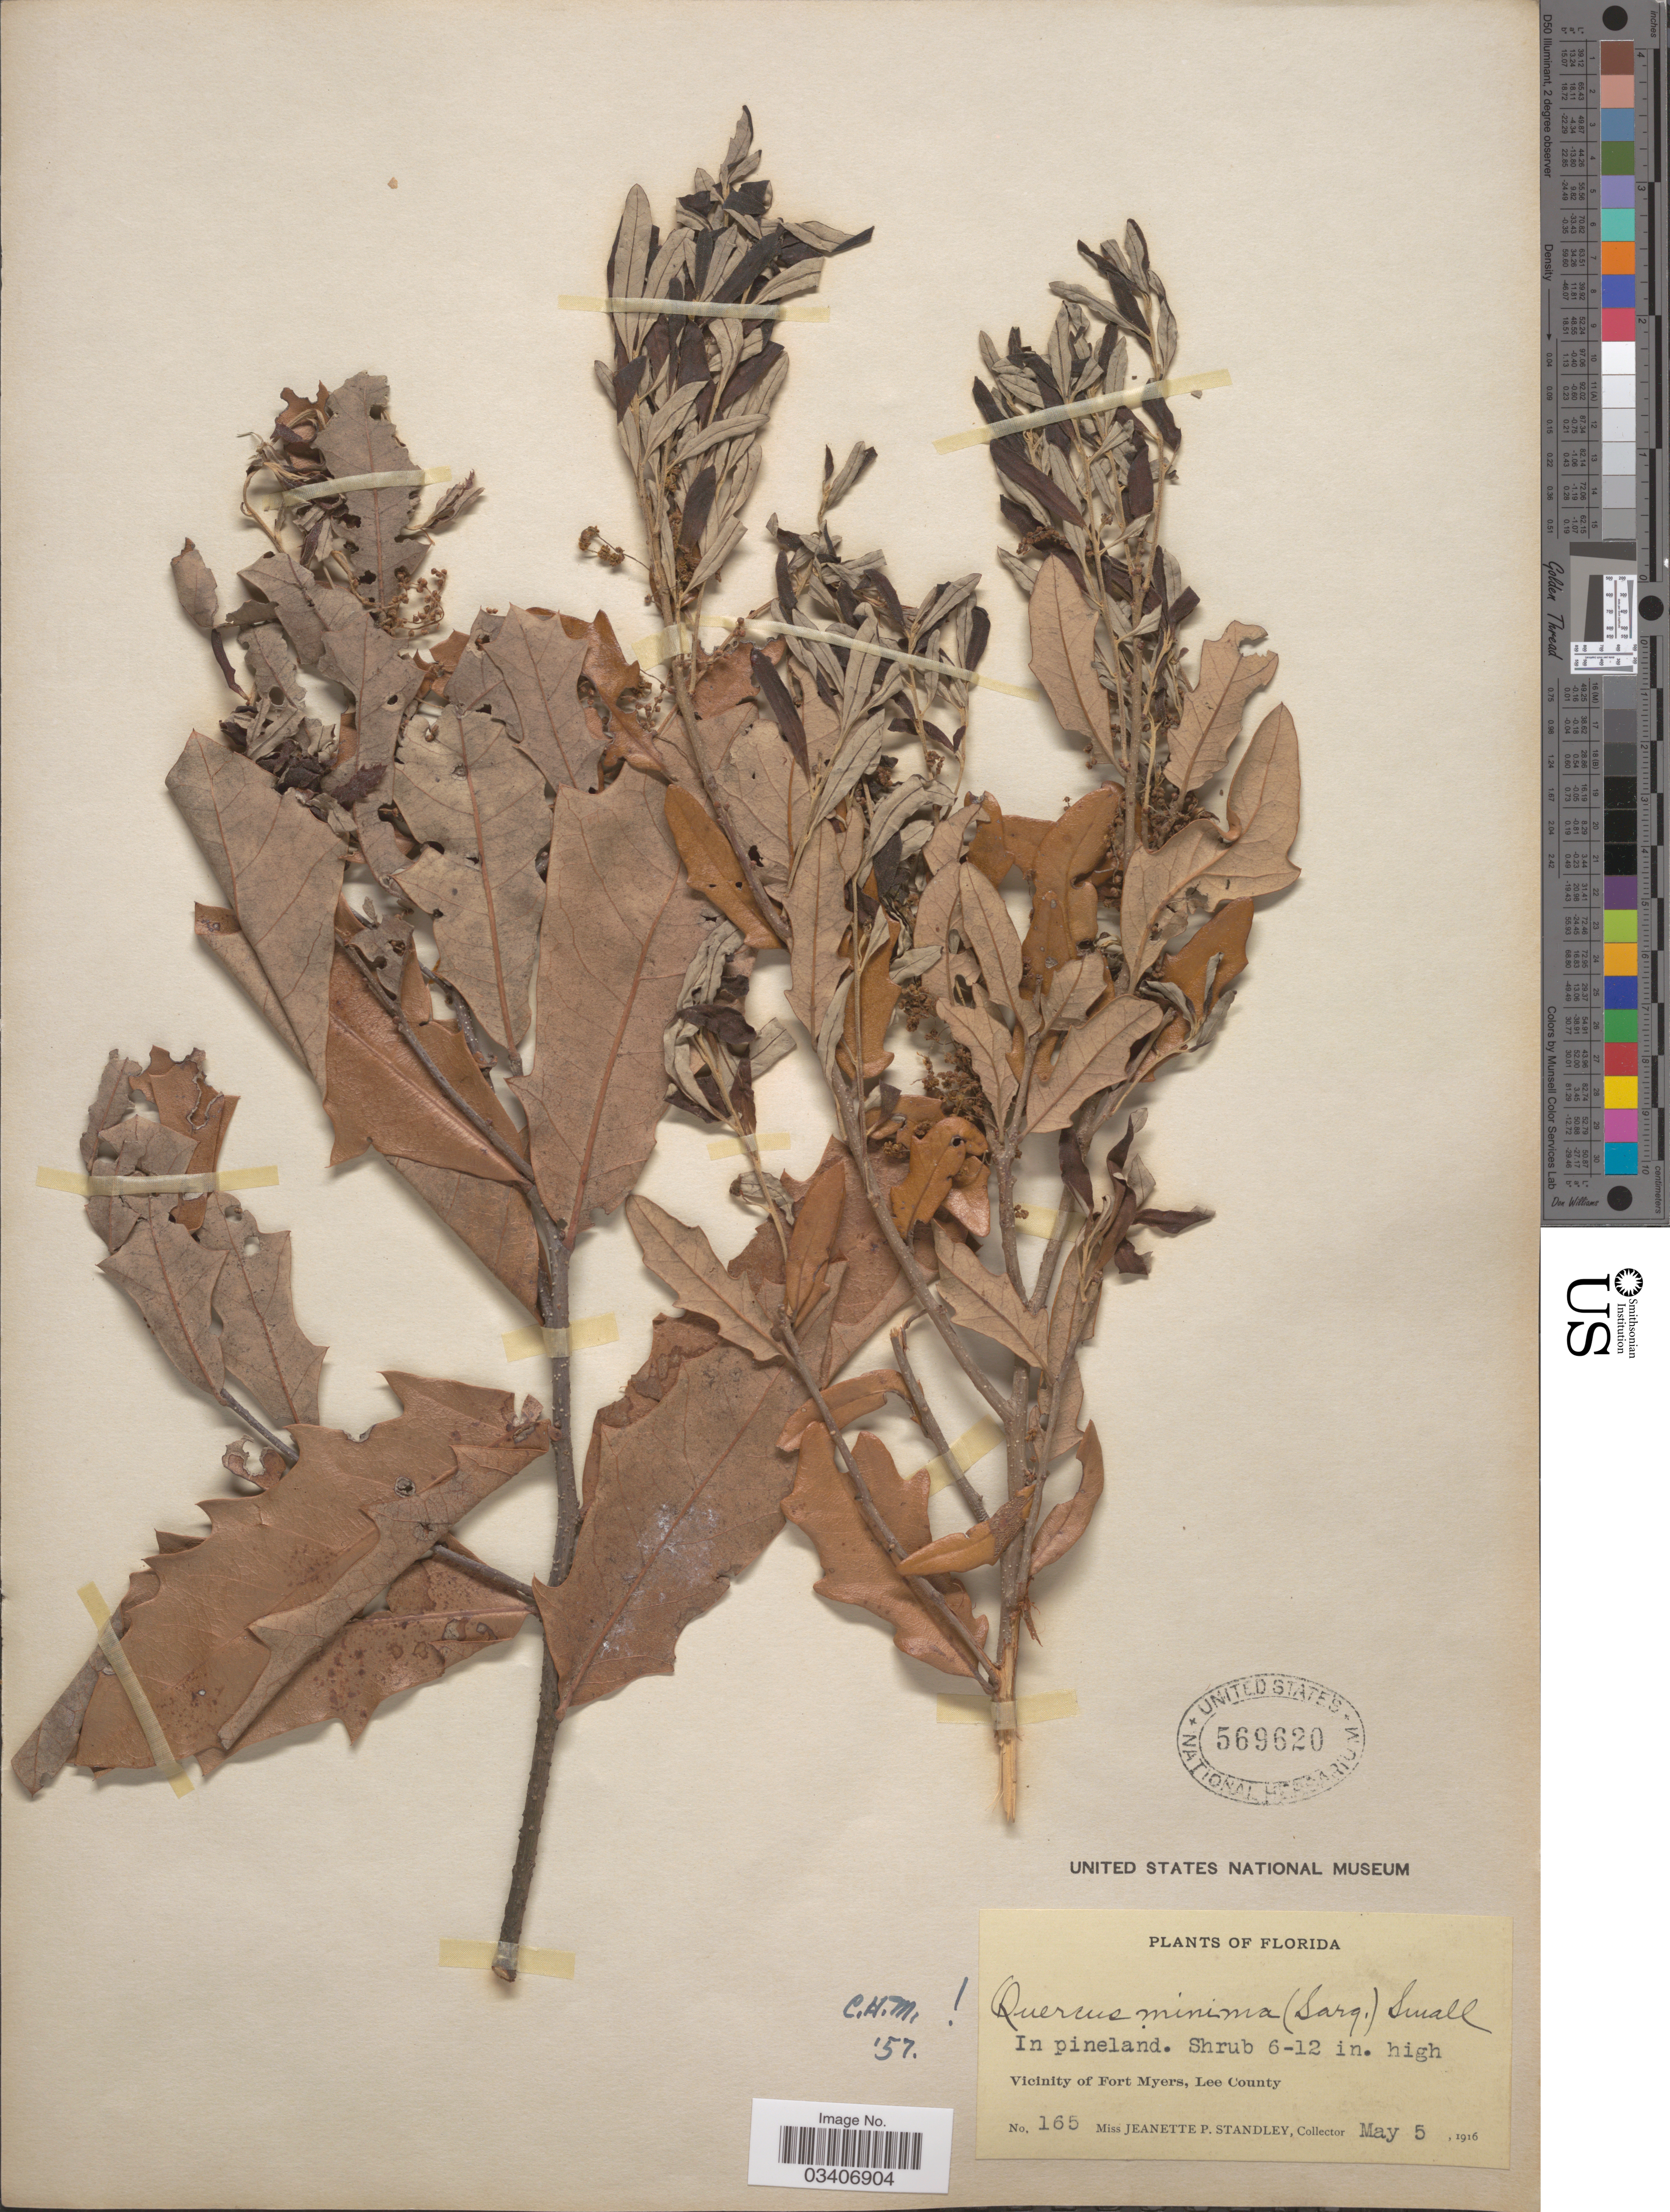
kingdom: Plantae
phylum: Tracheophyta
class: Magnoliopsida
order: Fagales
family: Fagaceae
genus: Quercus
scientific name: Quercus minima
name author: (Sarg.) Small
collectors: J. P. Standley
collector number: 165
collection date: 1916-05-05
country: United States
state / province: Florida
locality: Vicinity of Fort Myers, Lee County.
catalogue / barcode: US 569620